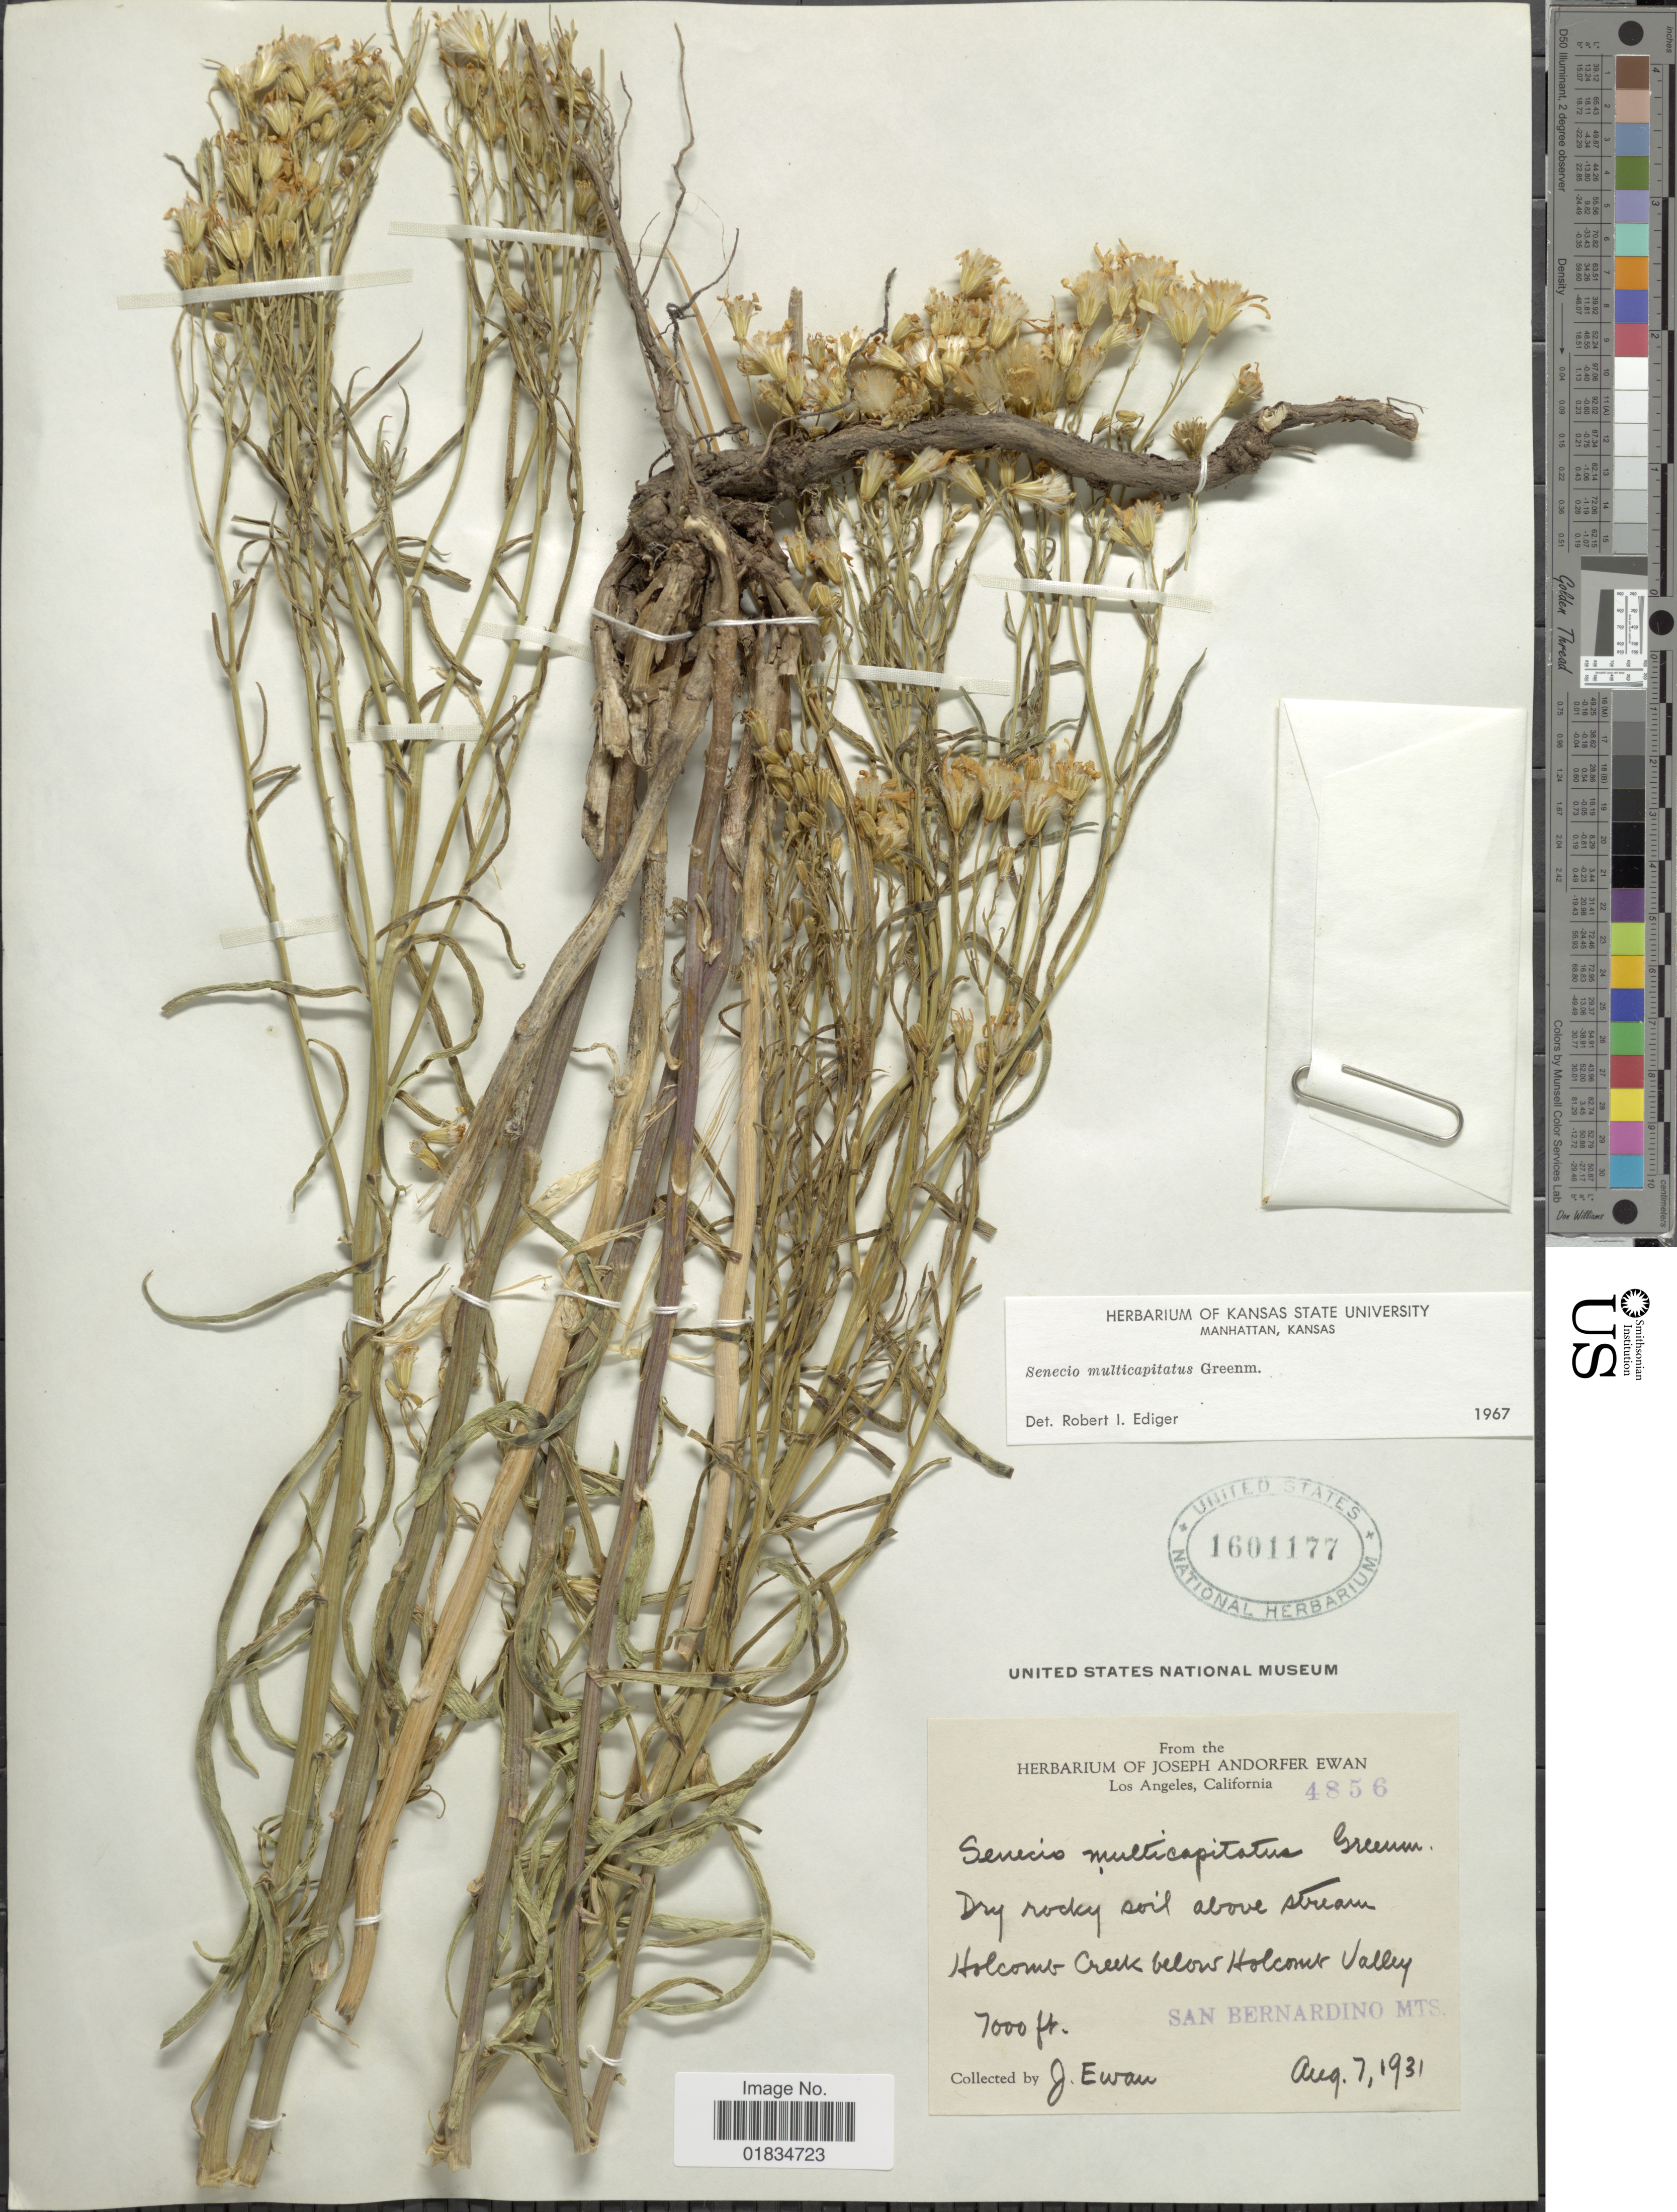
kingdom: Plantae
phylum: Tracheophyta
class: Magnoliopsida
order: Asterales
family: Asteraceae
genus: Senecio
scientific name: Senecio multicapitatus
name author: Greenm.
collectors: J. A. Ewan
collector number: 4856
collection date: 1931-08-07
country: United States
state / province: California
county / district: San Bernardino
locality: Holcomb creek below Holcomb Valley, San Bernardino Mts.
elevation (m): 2134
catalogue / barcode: US 1601177